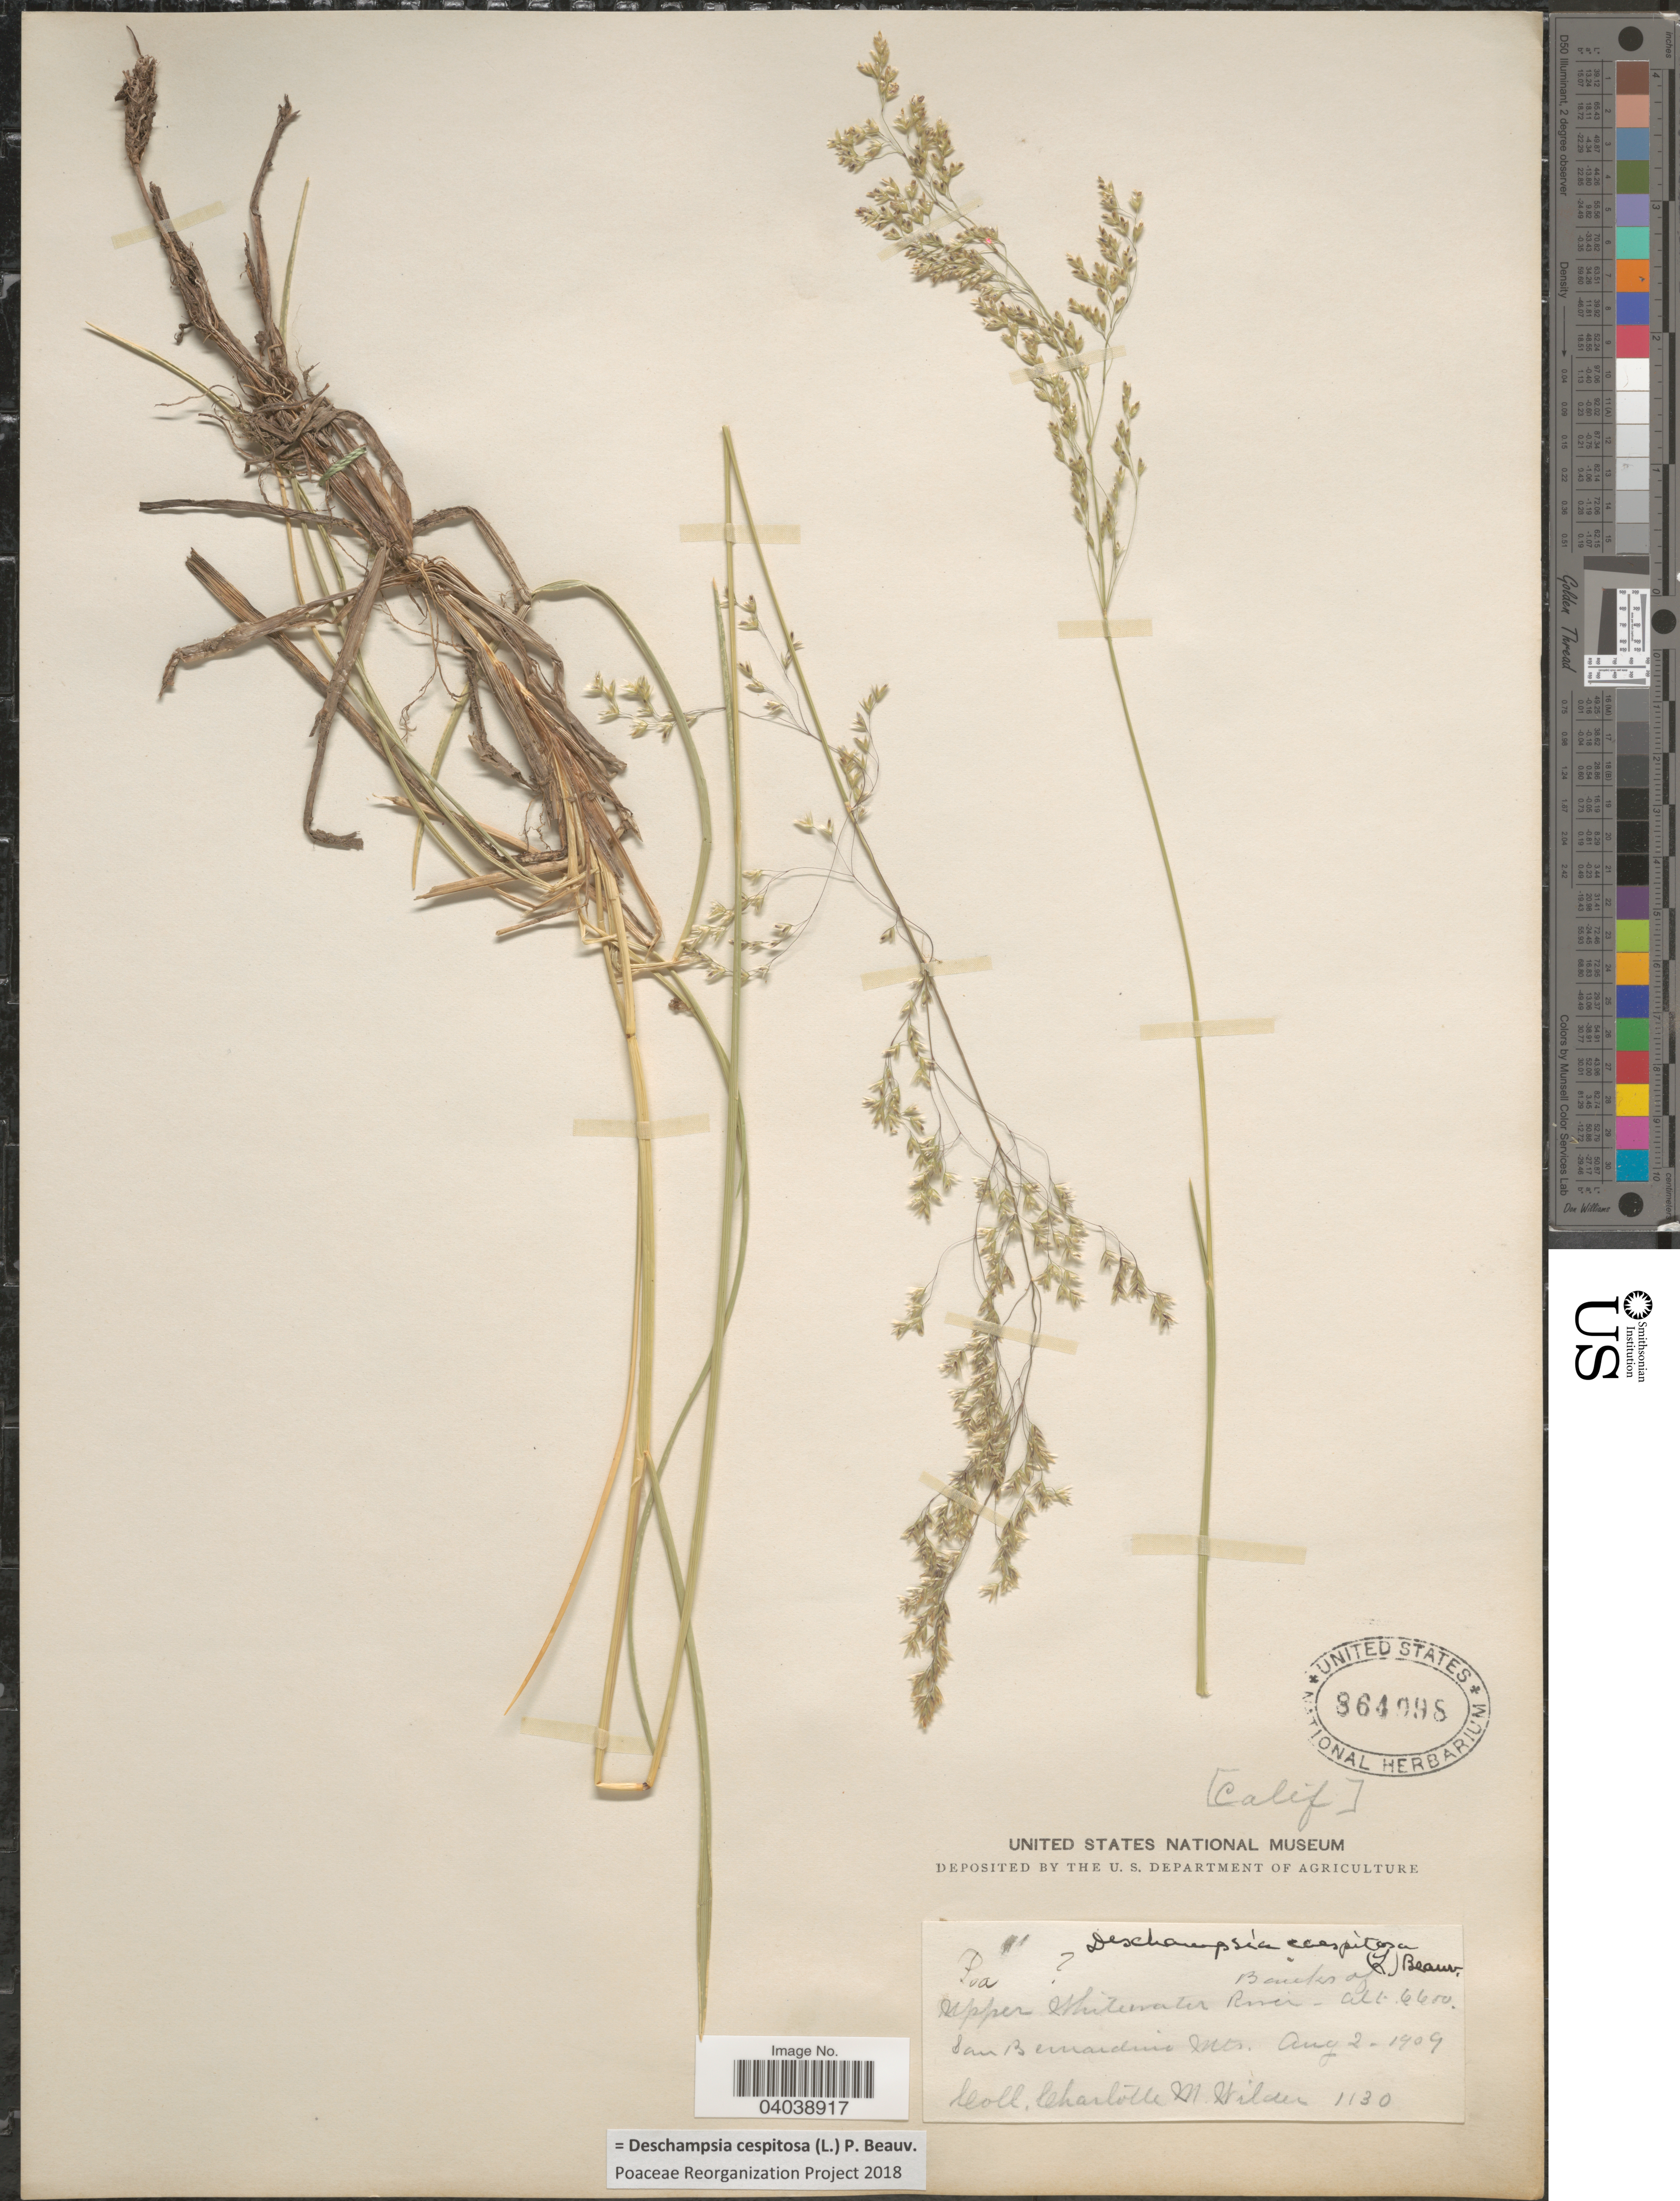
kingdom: Plantae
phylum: Tracheophyta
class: Liliopsida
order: Poales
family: Poaceae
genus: Deschampsia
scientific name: Deschampsia cespitosa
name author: (L.) P. Beauv.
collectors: C. Wilder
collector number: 1130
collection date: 1909-08-02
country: United States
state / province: California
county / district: San Bernardino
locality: Banks of Upper Whitewater River. San Bernardino Mts.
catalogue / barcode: US 864998